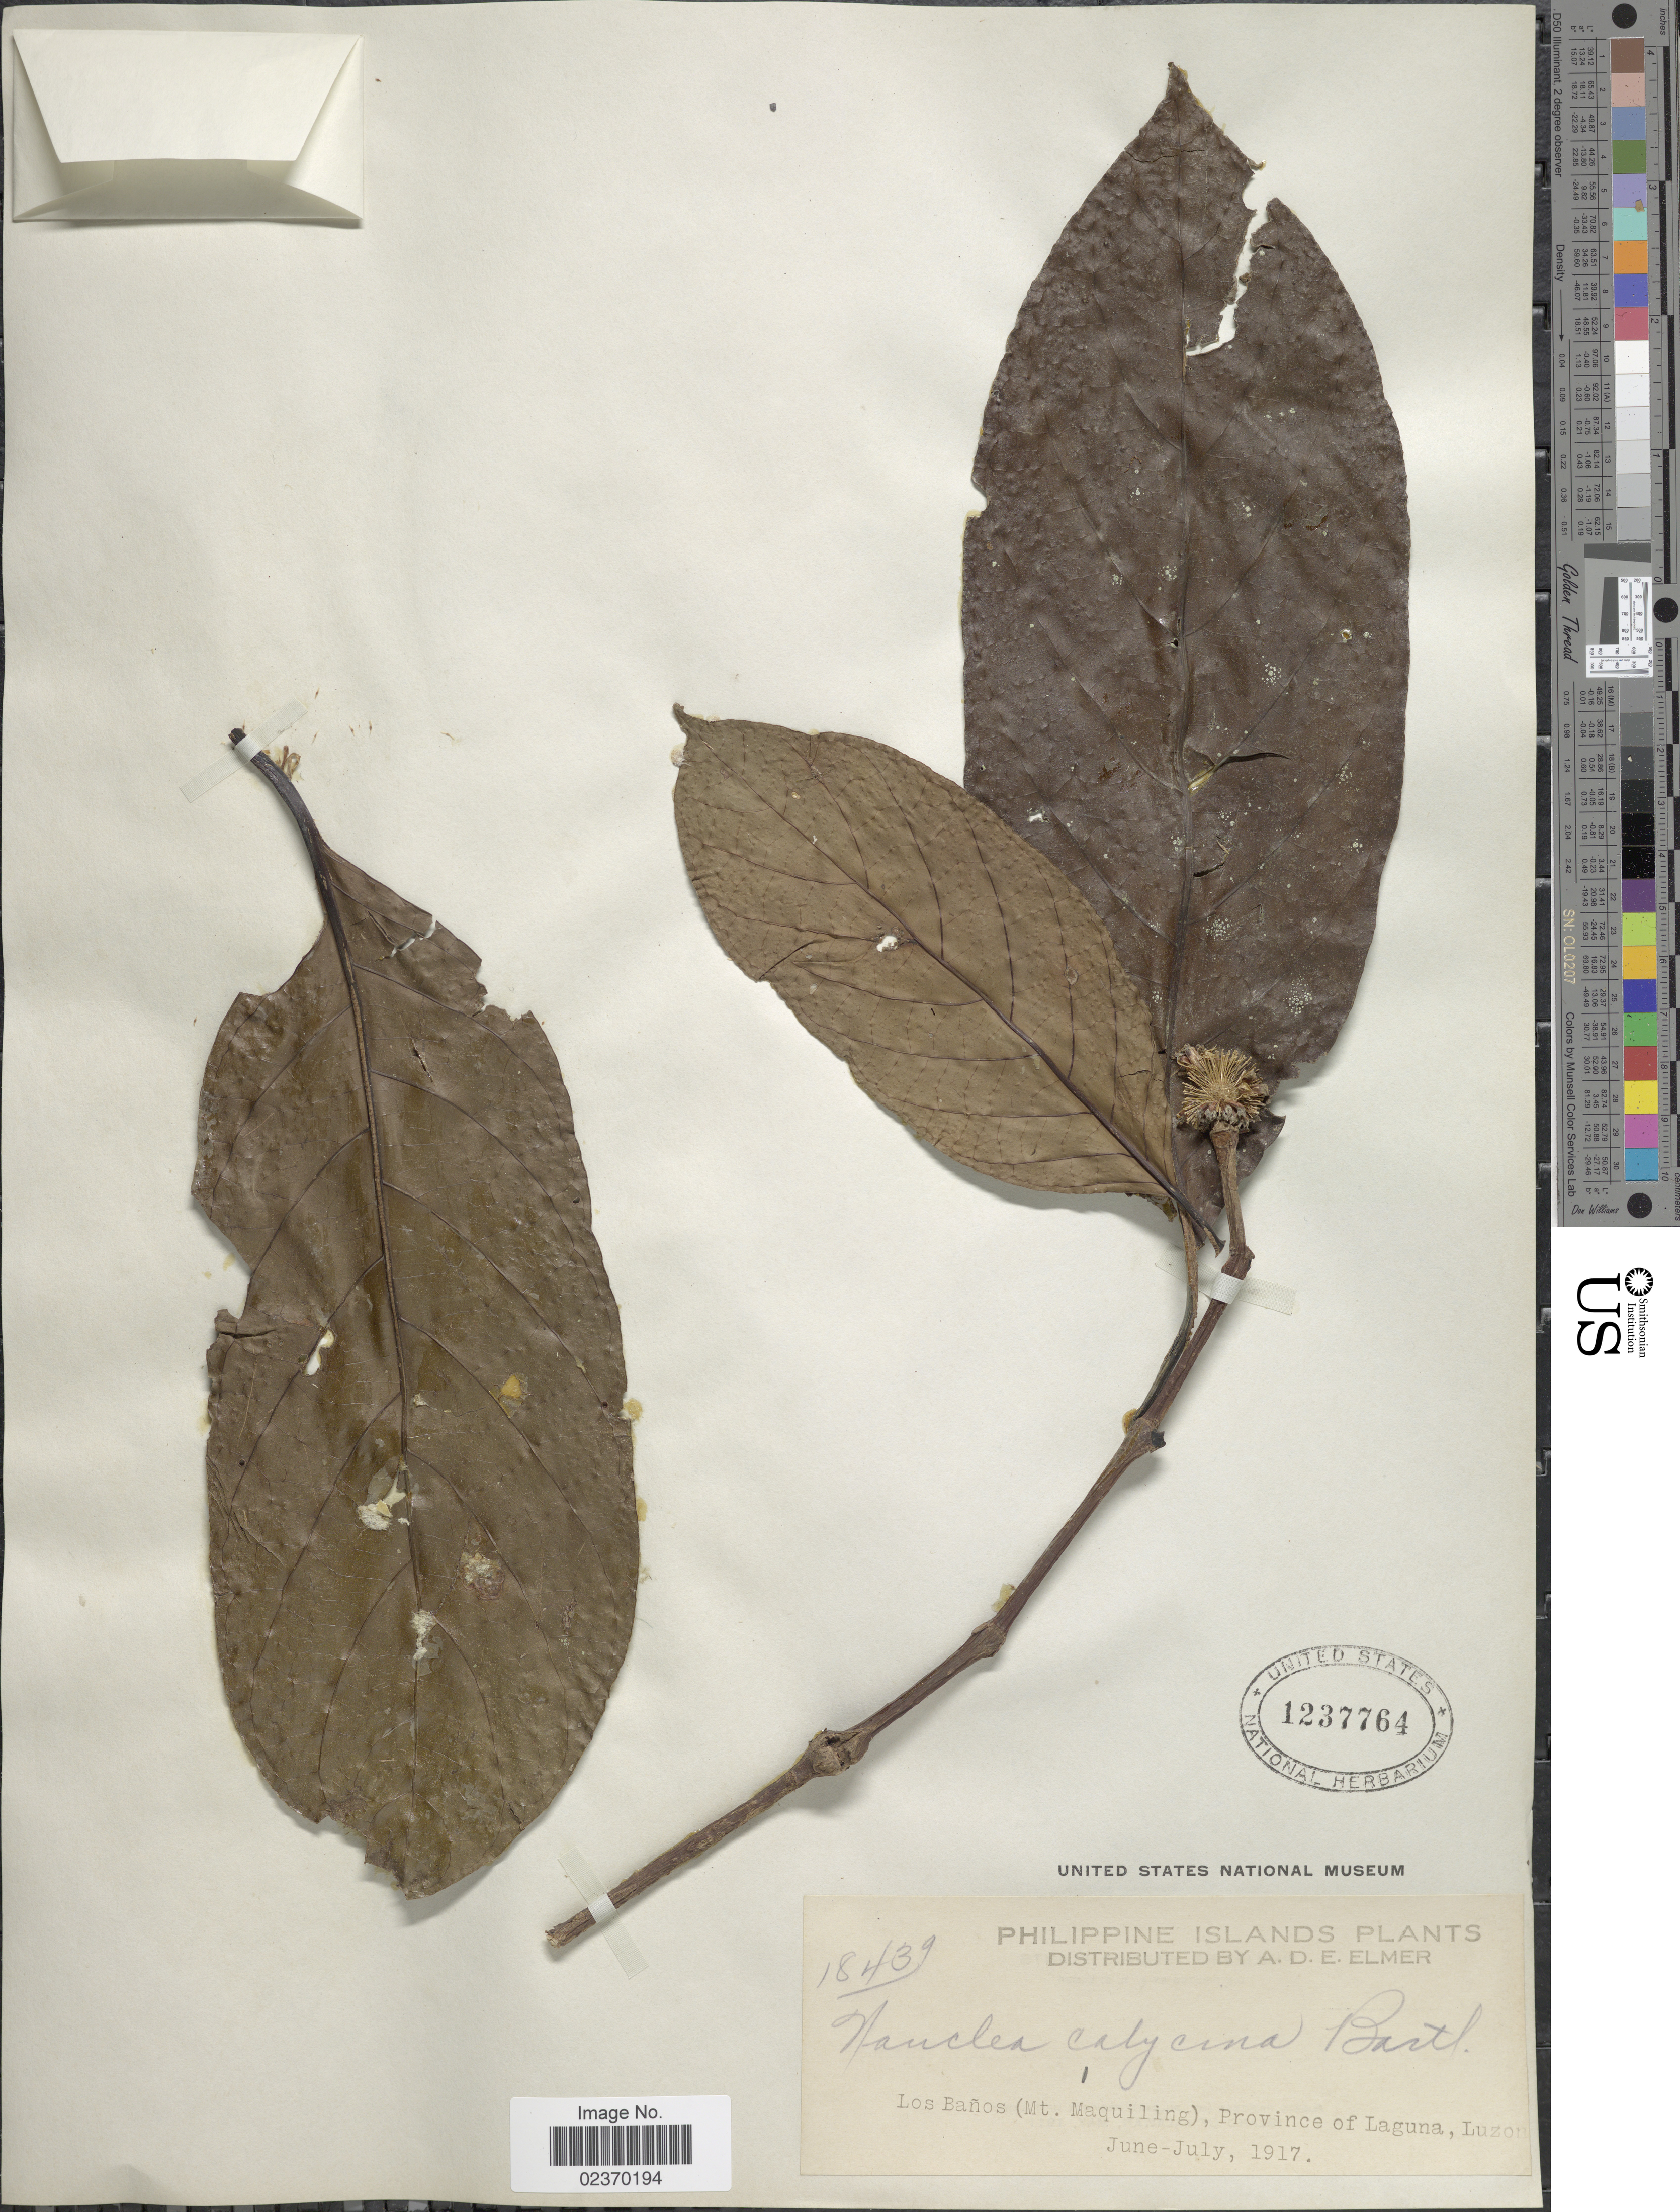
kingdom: Plantae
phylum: Tracheophyta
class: Magnoliopsida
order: Gentianales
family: Rubiaceae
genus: Neonauclea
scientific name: Neonauclea calycina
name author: (Bartl. ex DC.) Merr.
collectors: A. D. E. Elmer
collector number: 18439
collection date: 1917-06/1917-07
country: Philippines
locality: Philippine Islands, Los Baños (Mt Maquiling), Province of Laguna, Luzon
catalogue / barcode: US 1237764